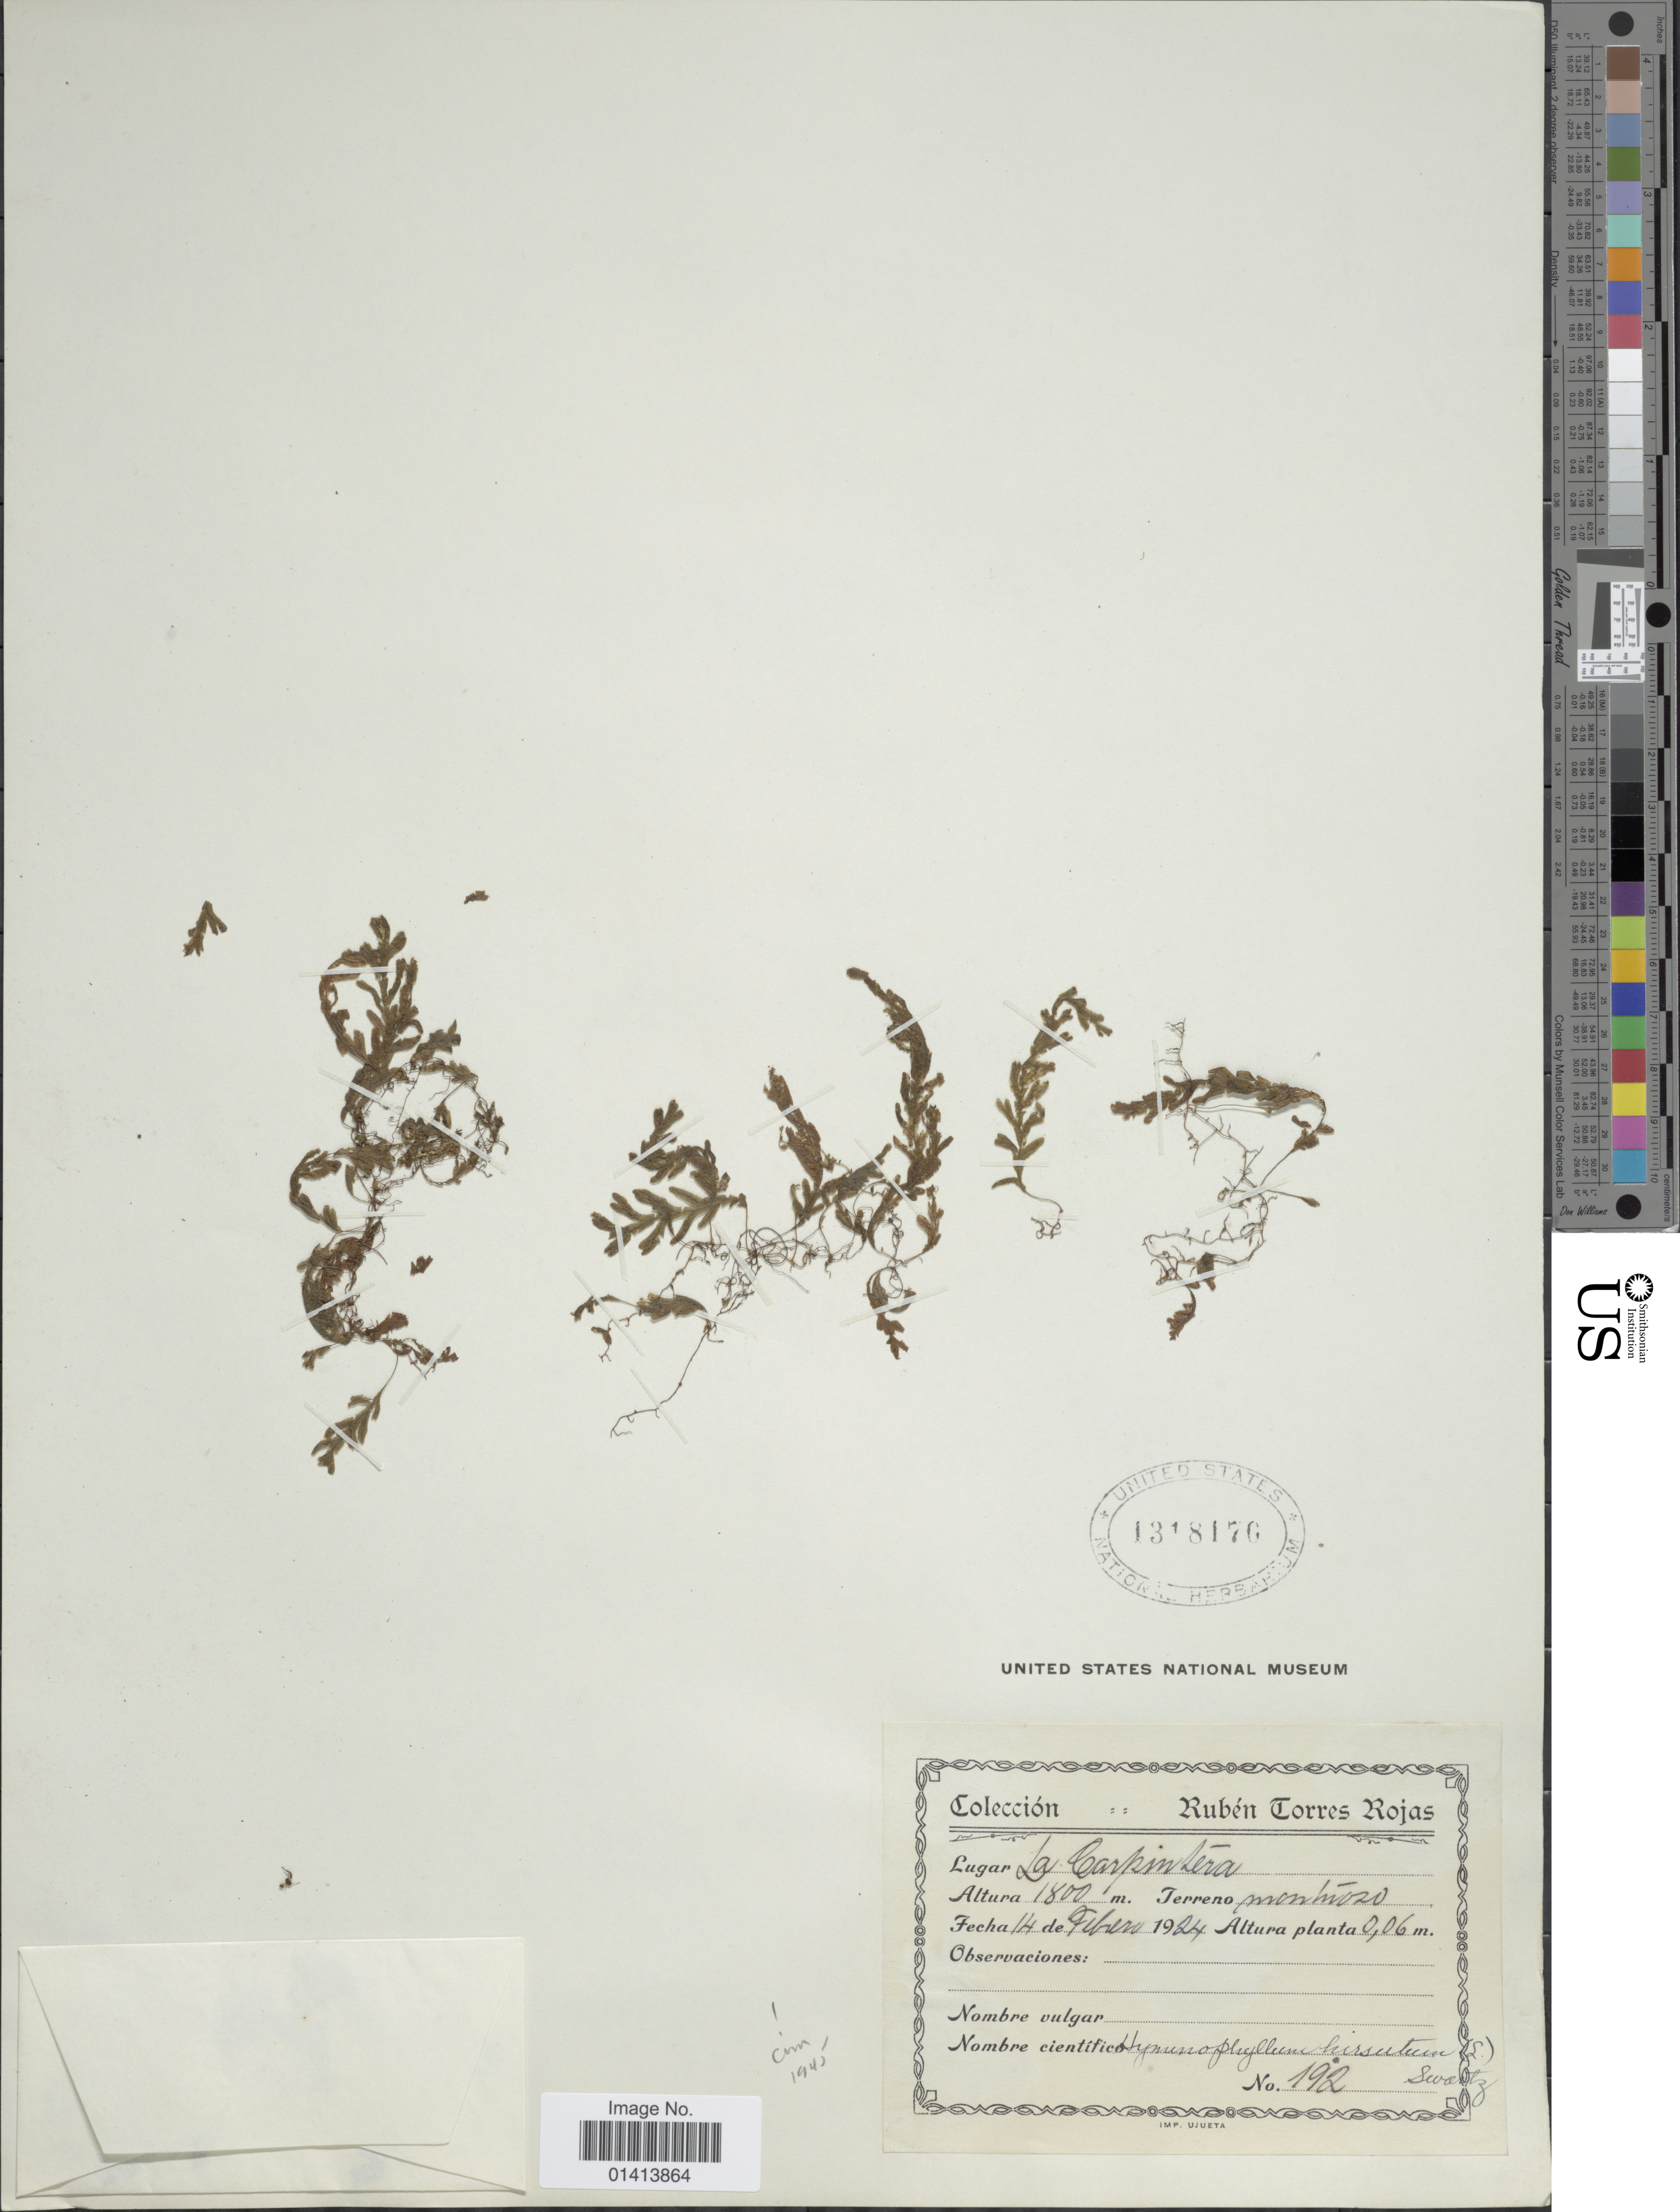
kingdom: Plantae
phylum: Tracheophyta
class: Polypodiopsida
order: Hymenophyllales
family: Hymenophyllaceae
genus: Hymenophyllum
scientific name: Hymenophyllum fragile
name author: (Hedw.) C.V. Morton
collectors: R. Torres Rojas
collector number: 192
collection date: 1924-02-14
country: Costa Rica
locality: La Carpintera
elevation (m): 1800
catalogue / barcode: US 1318176